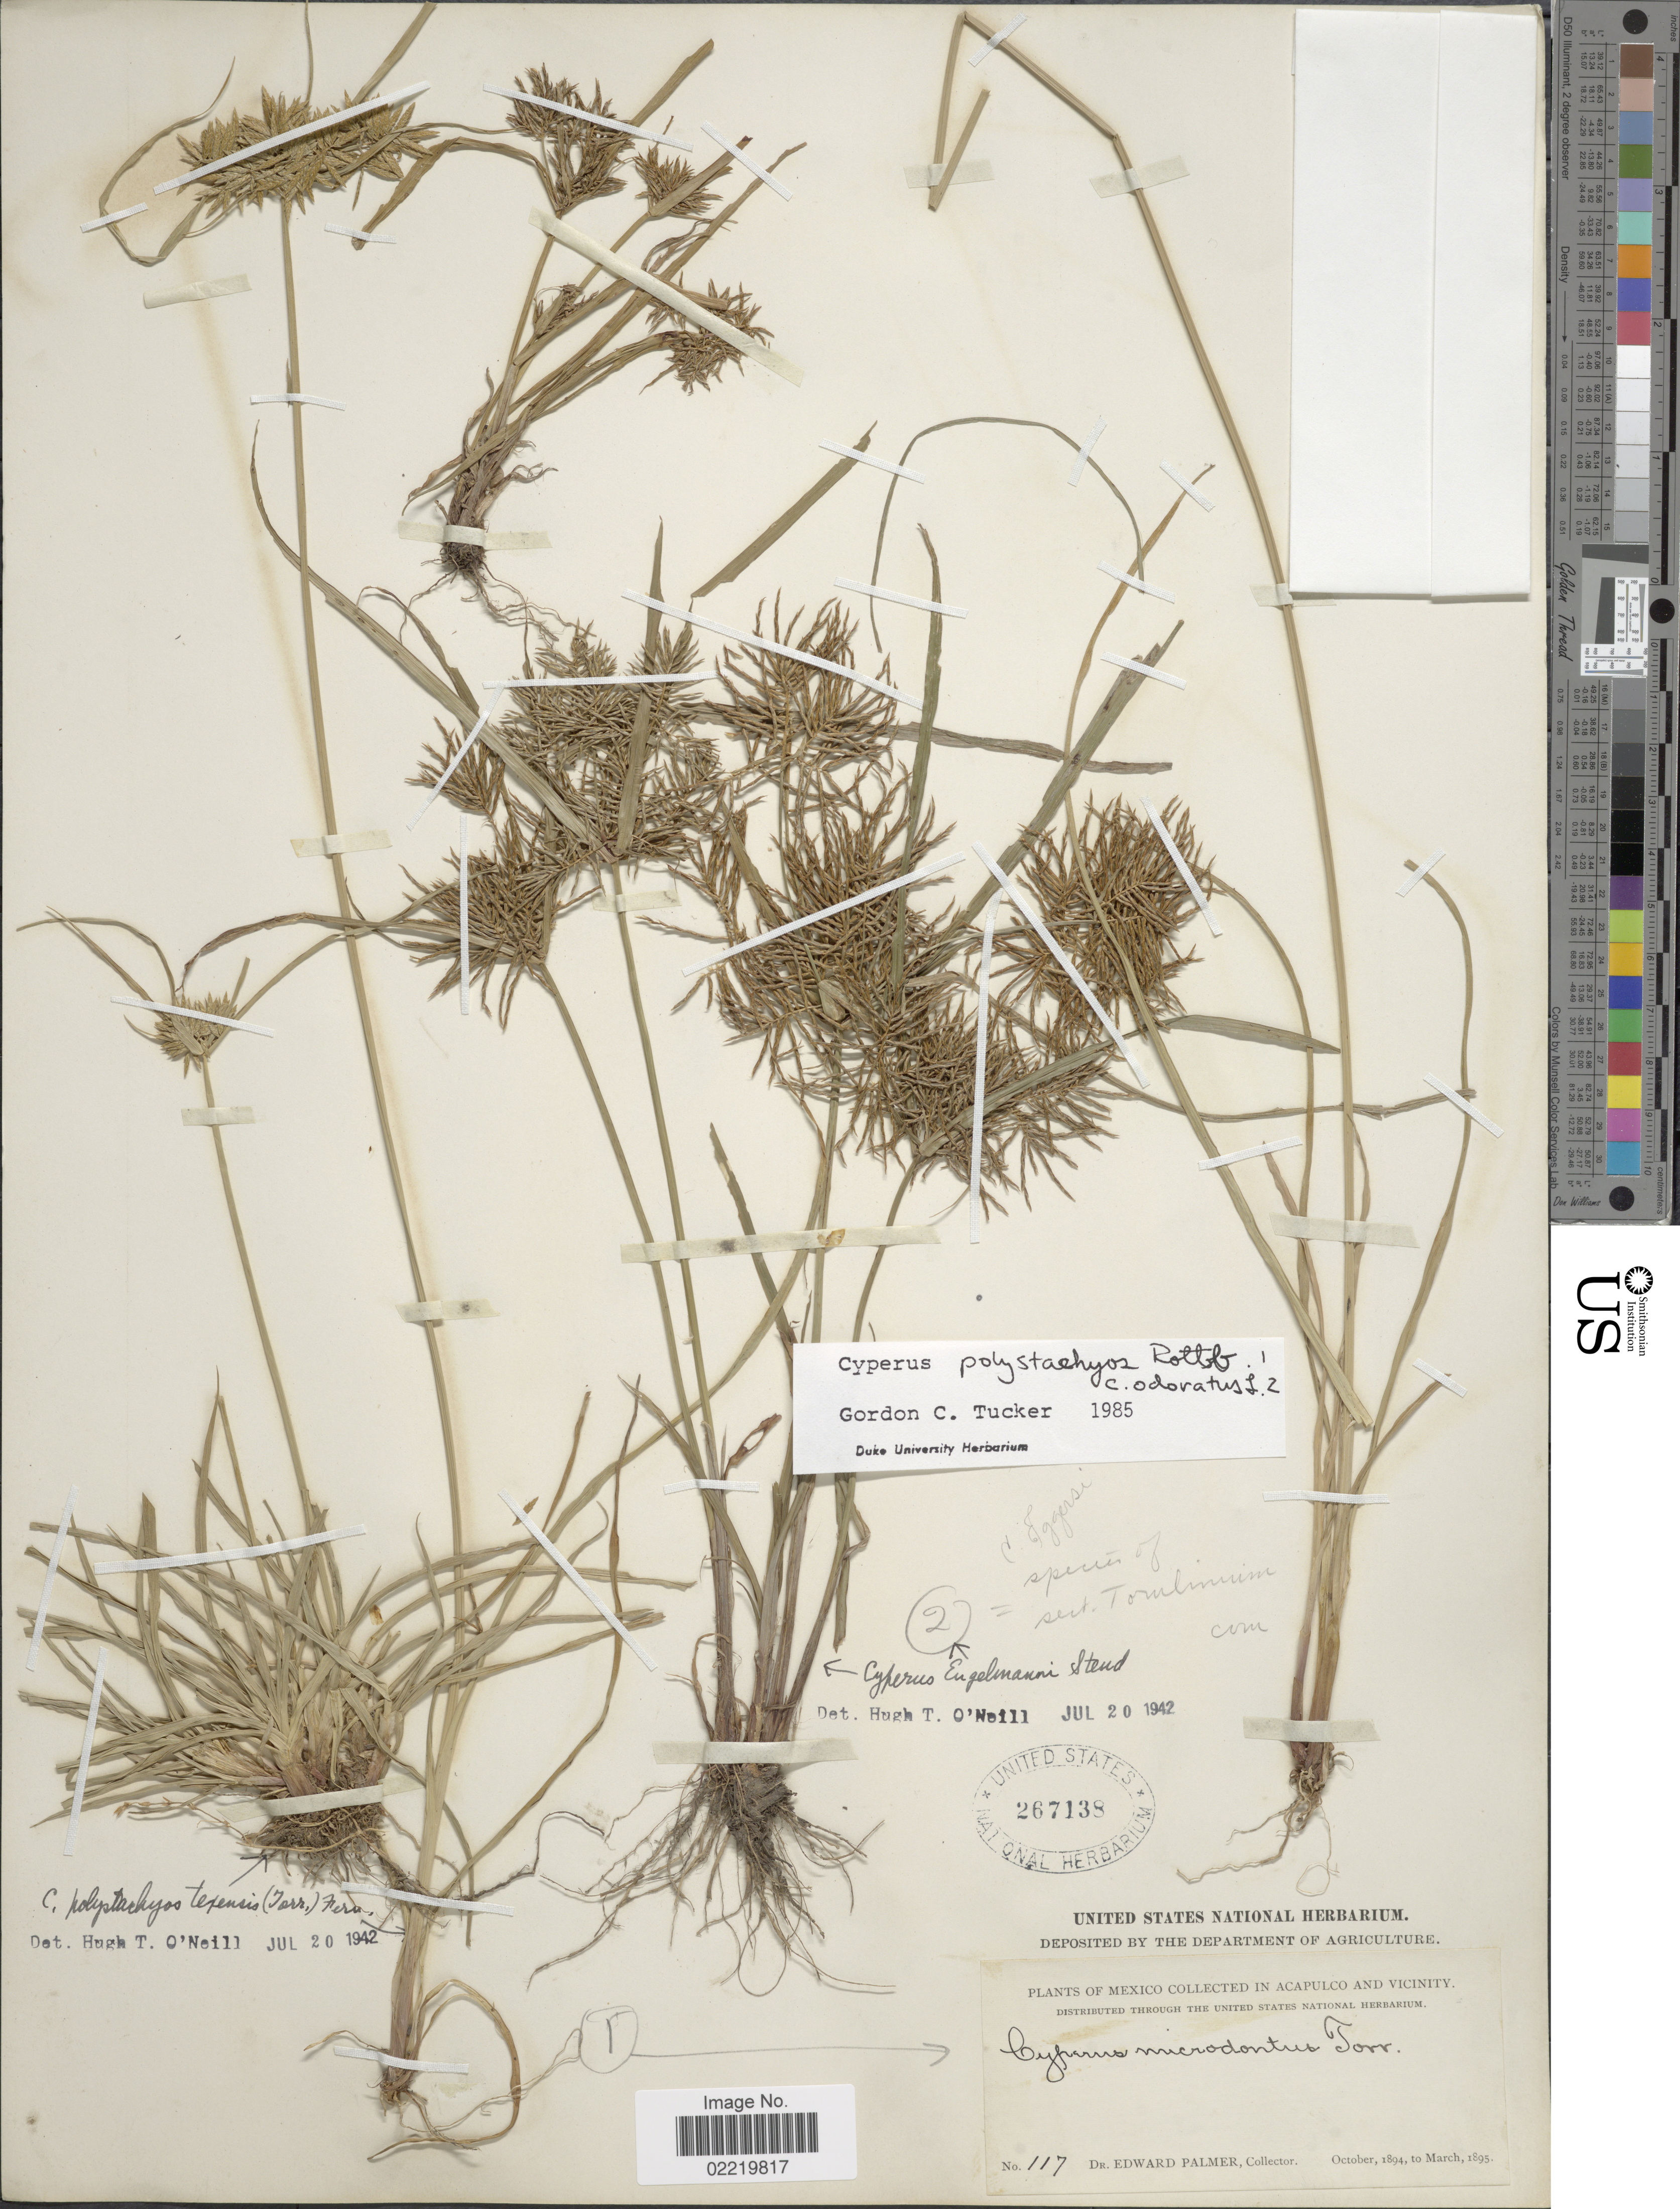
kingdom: Plantae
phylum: Tracheophyta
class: Liliopsida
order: Poales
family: Cyperaceae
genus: Cyperus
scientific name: Cyperus polystachyos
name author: Rottb.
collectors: E. Palmer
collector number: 117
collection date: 1894-10/1895-03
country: Mexico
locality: In Acapulco and Vicinity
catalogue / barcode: US 267138